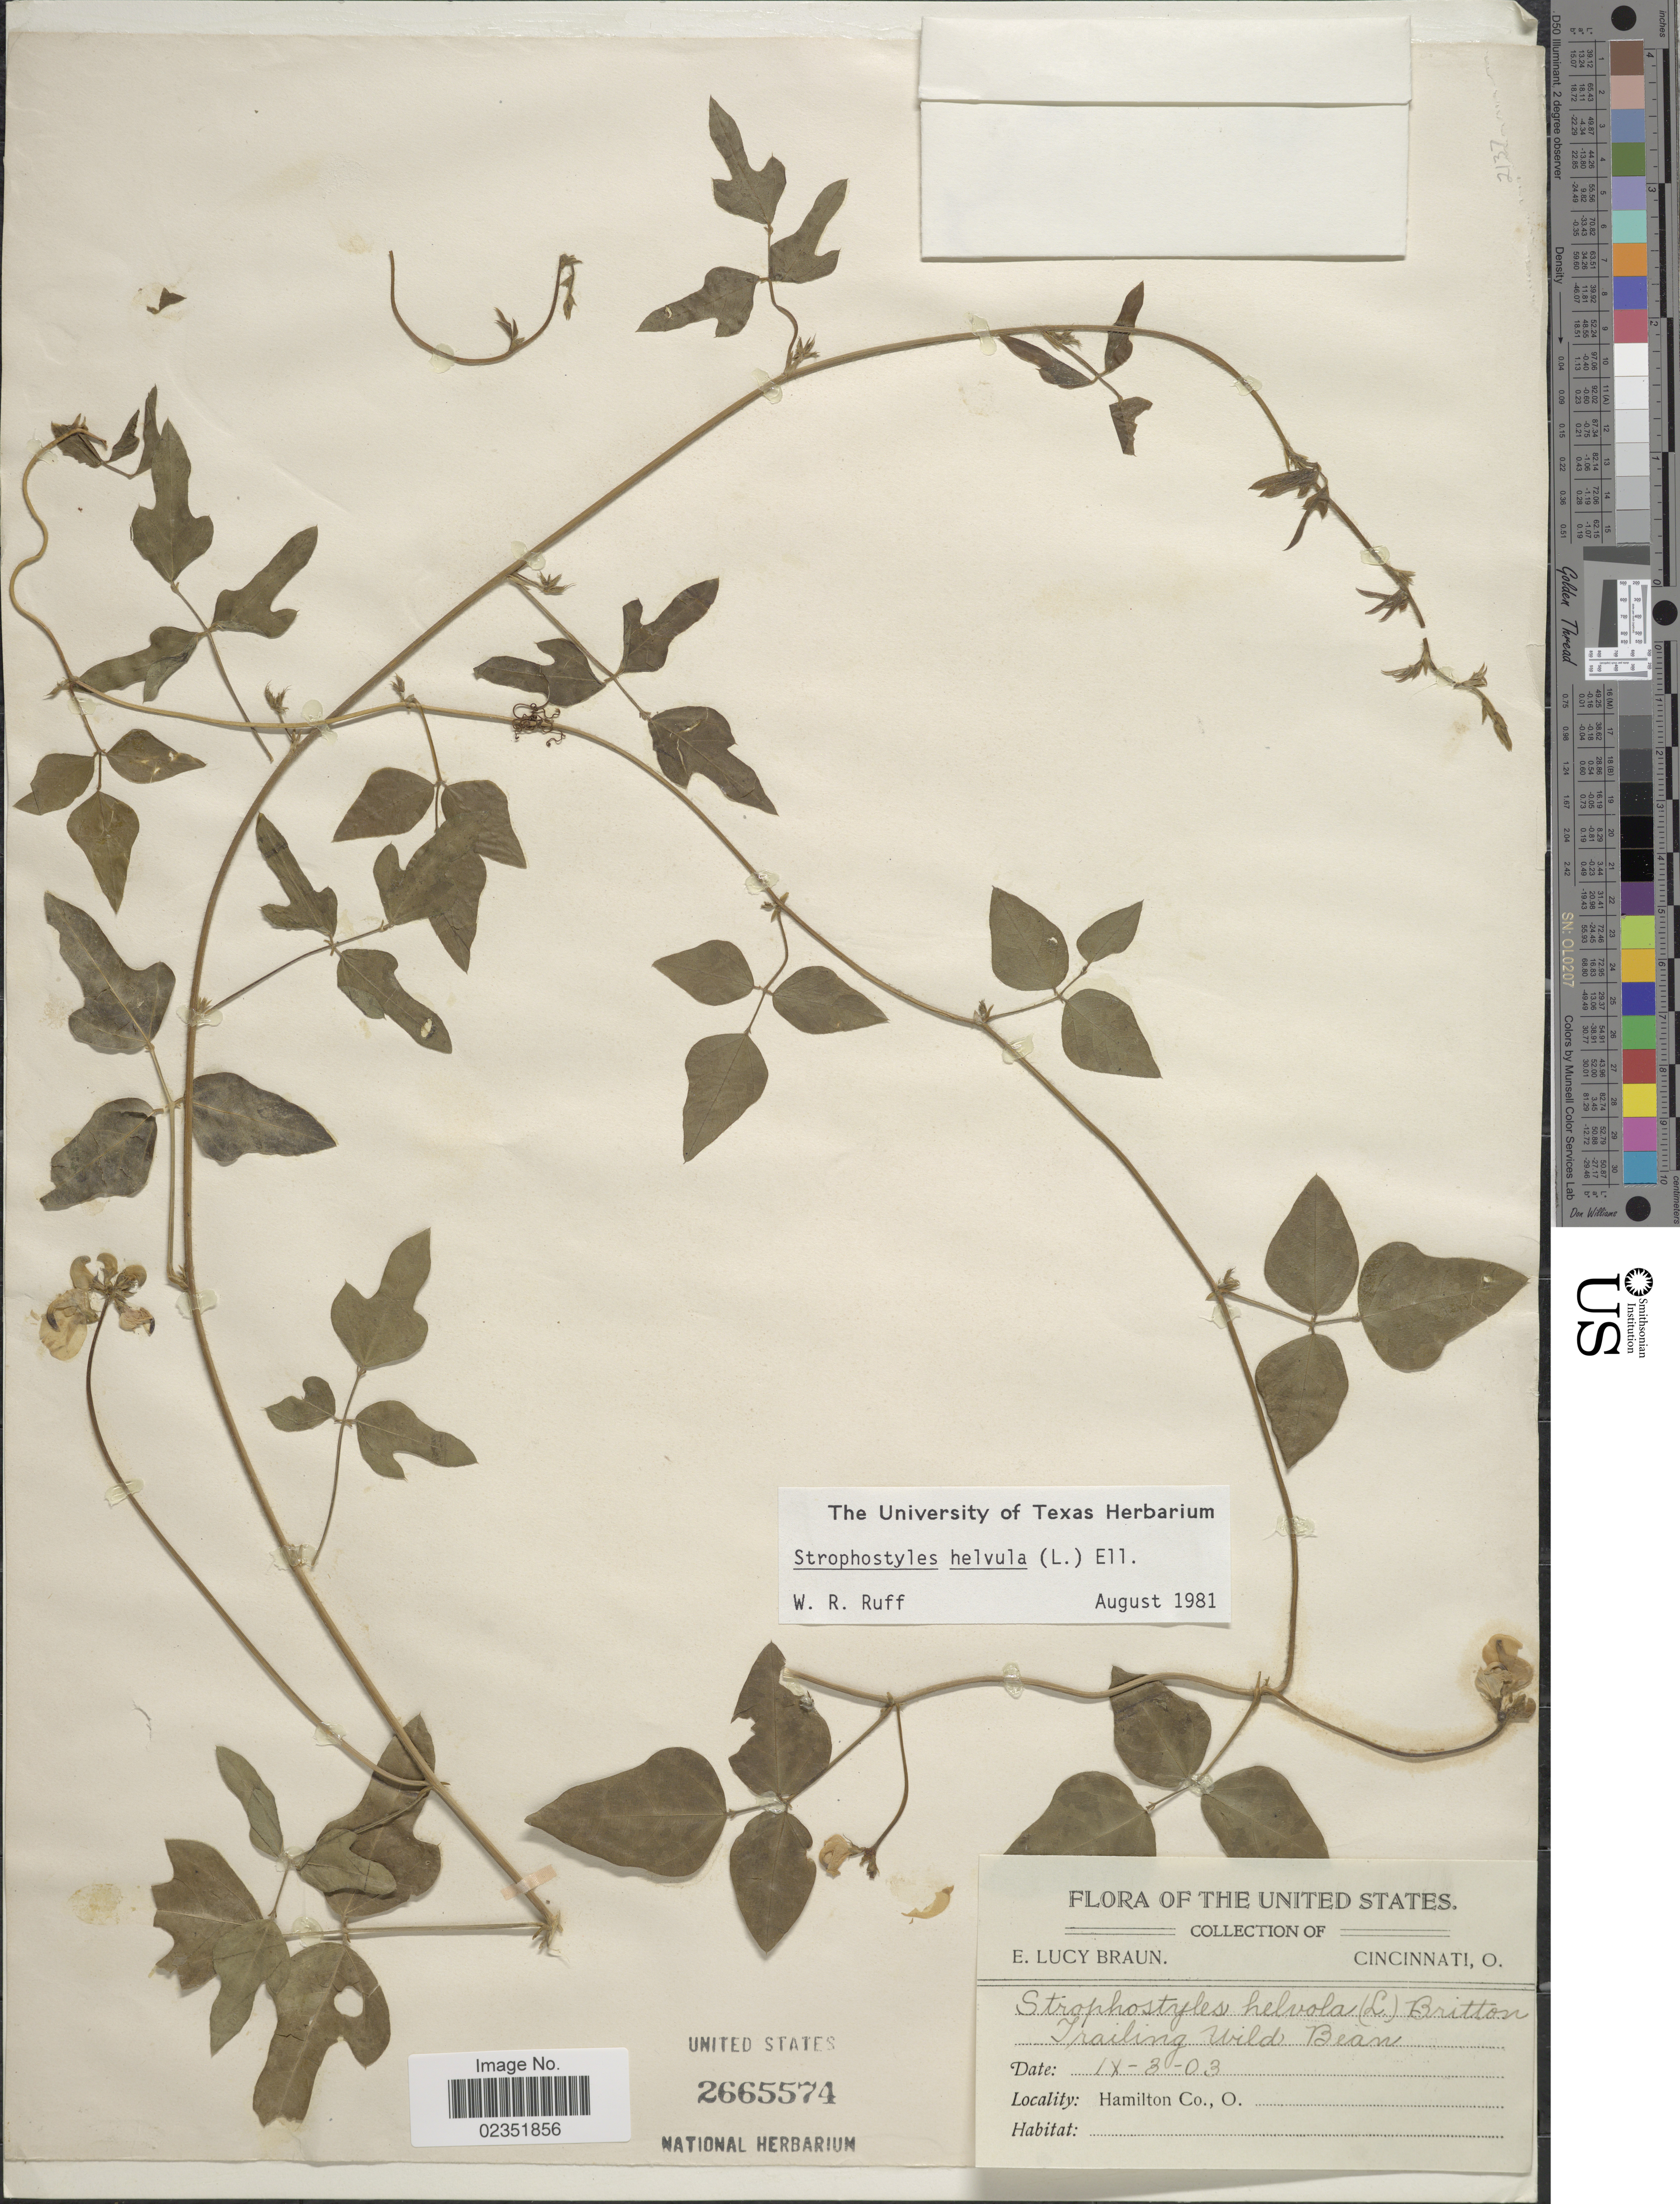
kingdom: Plantae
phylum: Tracheophyta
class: Magnoliopsida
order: Fabales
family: Fabaceae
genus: Strophostyles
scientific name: Strophostyles helvola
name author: (L.) Elliott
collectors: E. L. Braun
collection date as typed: Transcribed d/m/y: 3/9/3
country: United States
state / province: Ohio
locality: Hamilton Co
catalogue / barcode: US 2665574